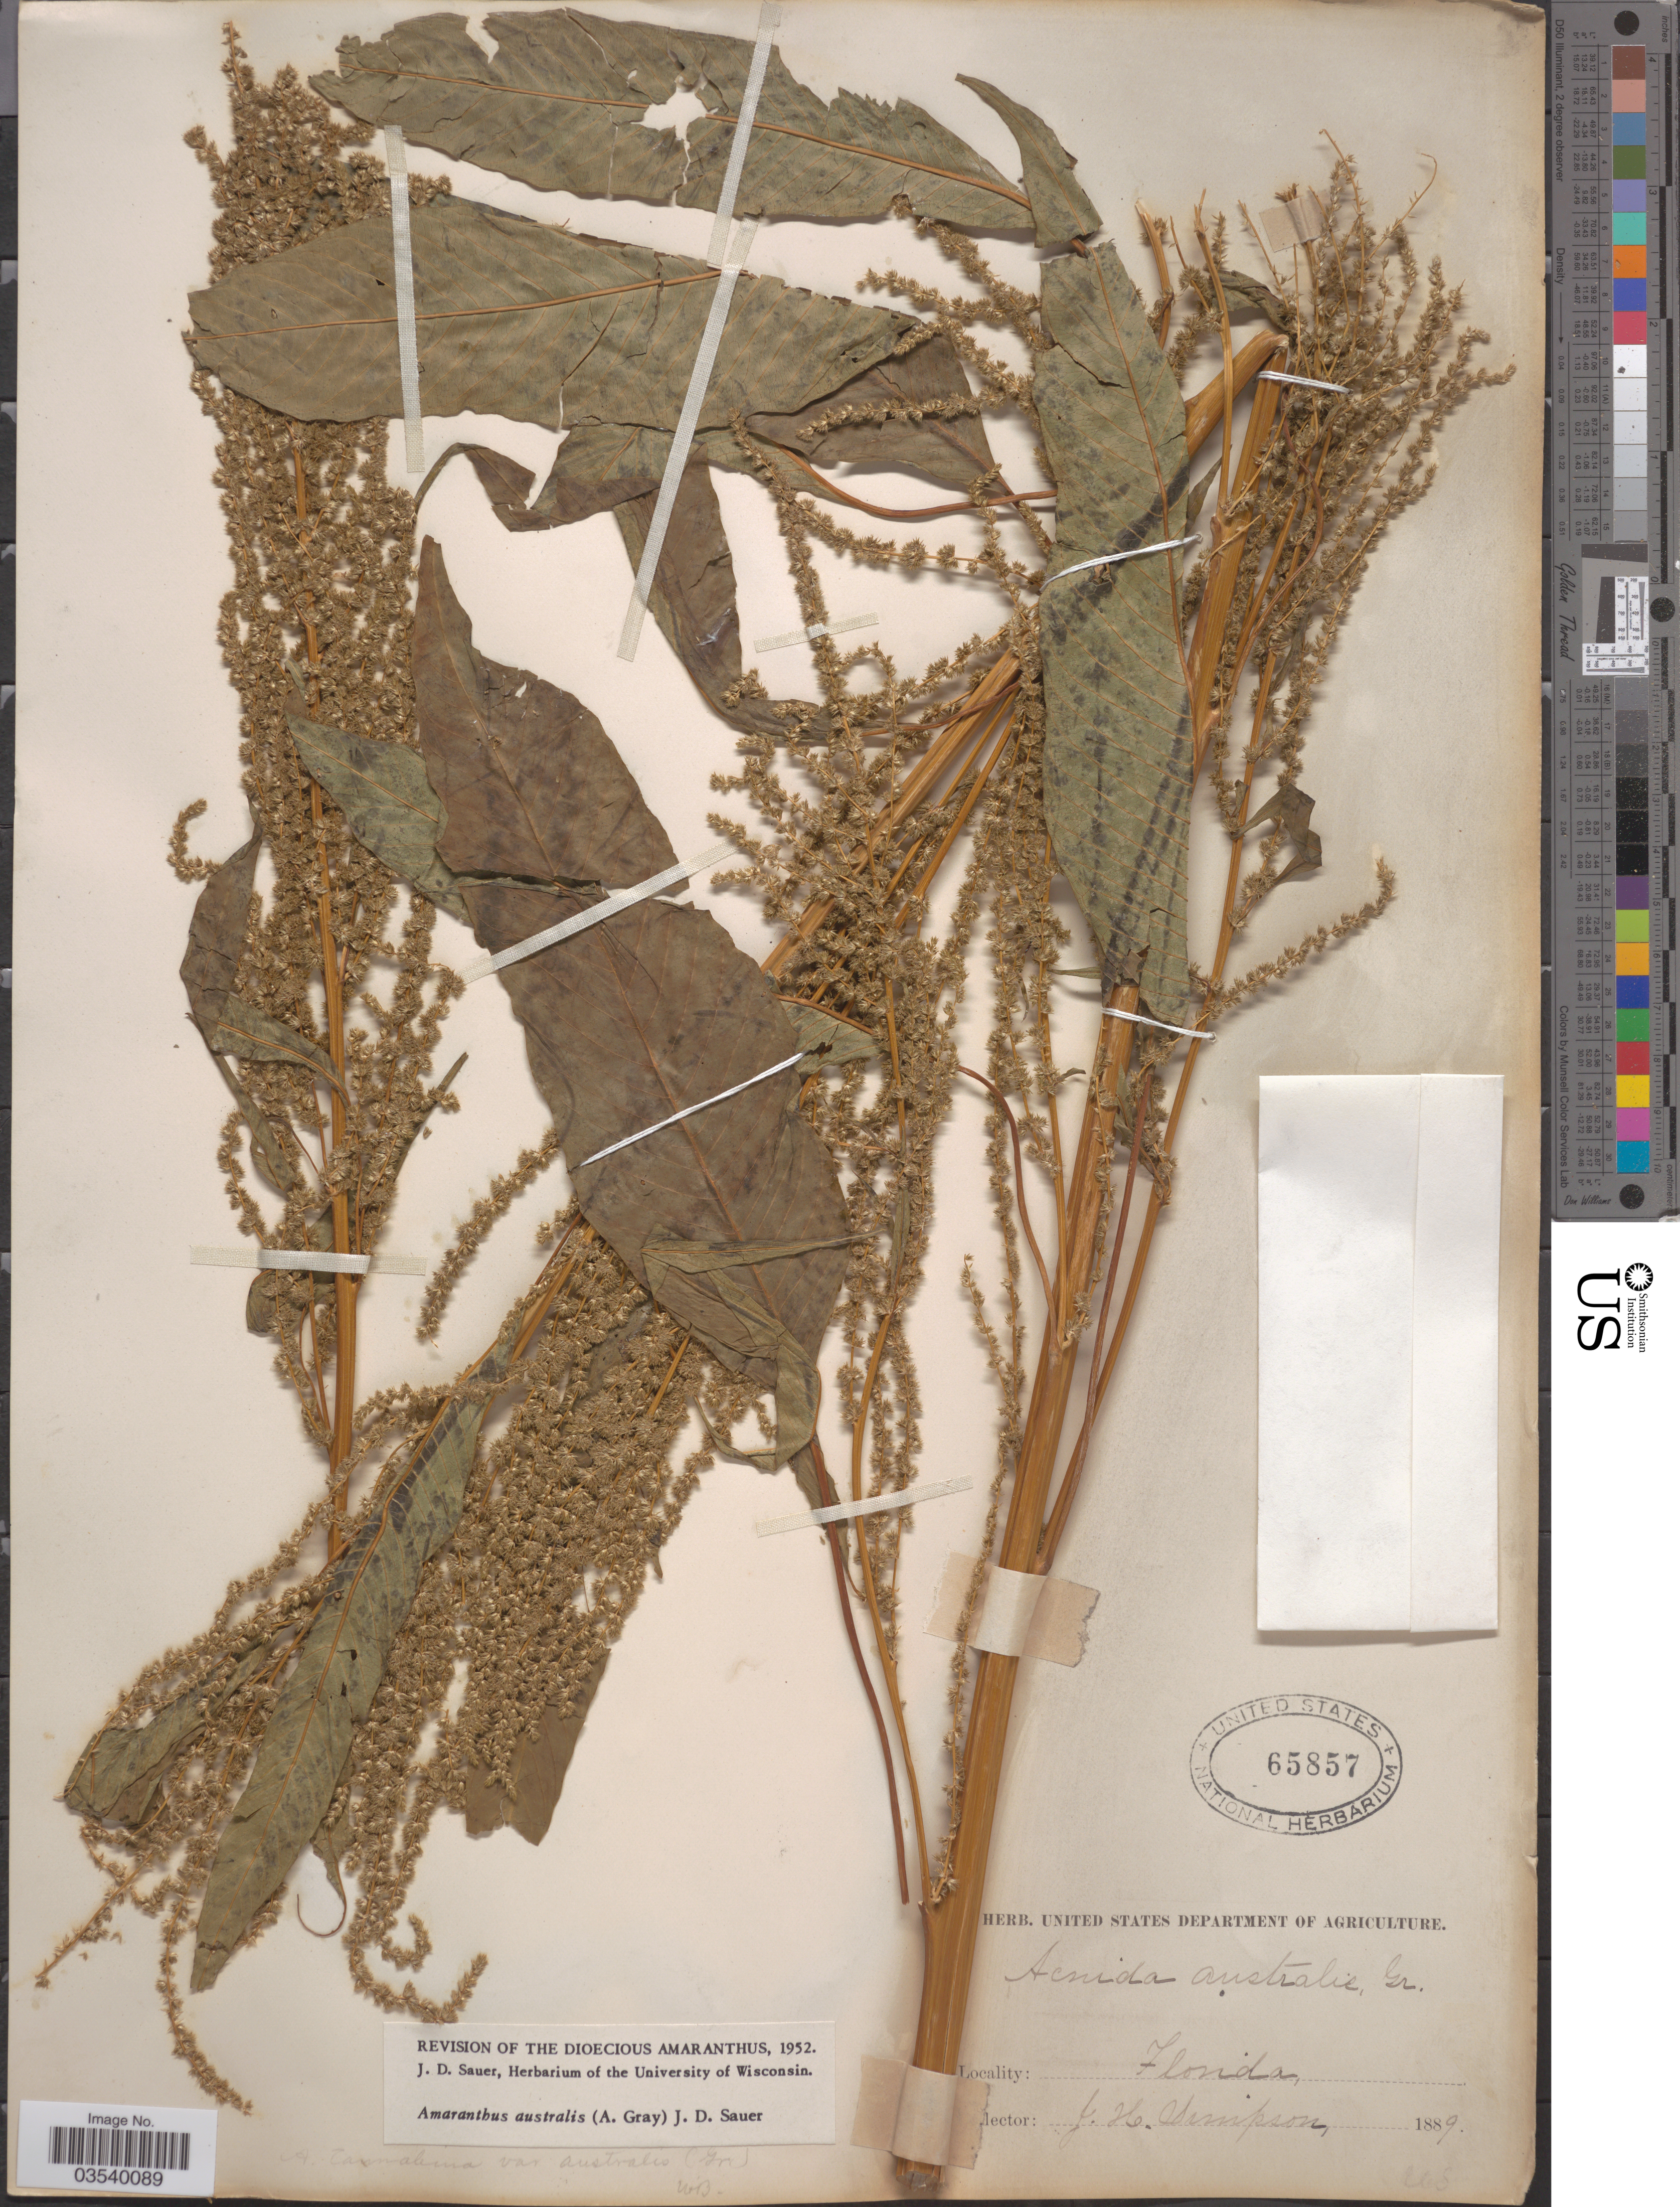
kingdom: Plantae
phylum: Tracheophyta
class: Magnoliopsida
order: Caryophyllales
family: Amaranthaceae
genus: Amaranthus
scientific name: Amaranthus australis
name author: (A. Gray) J.D. Sauer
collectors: J. H. Simpson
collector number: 208*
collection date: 1889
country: United States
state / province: Florida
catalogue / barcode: US 65857